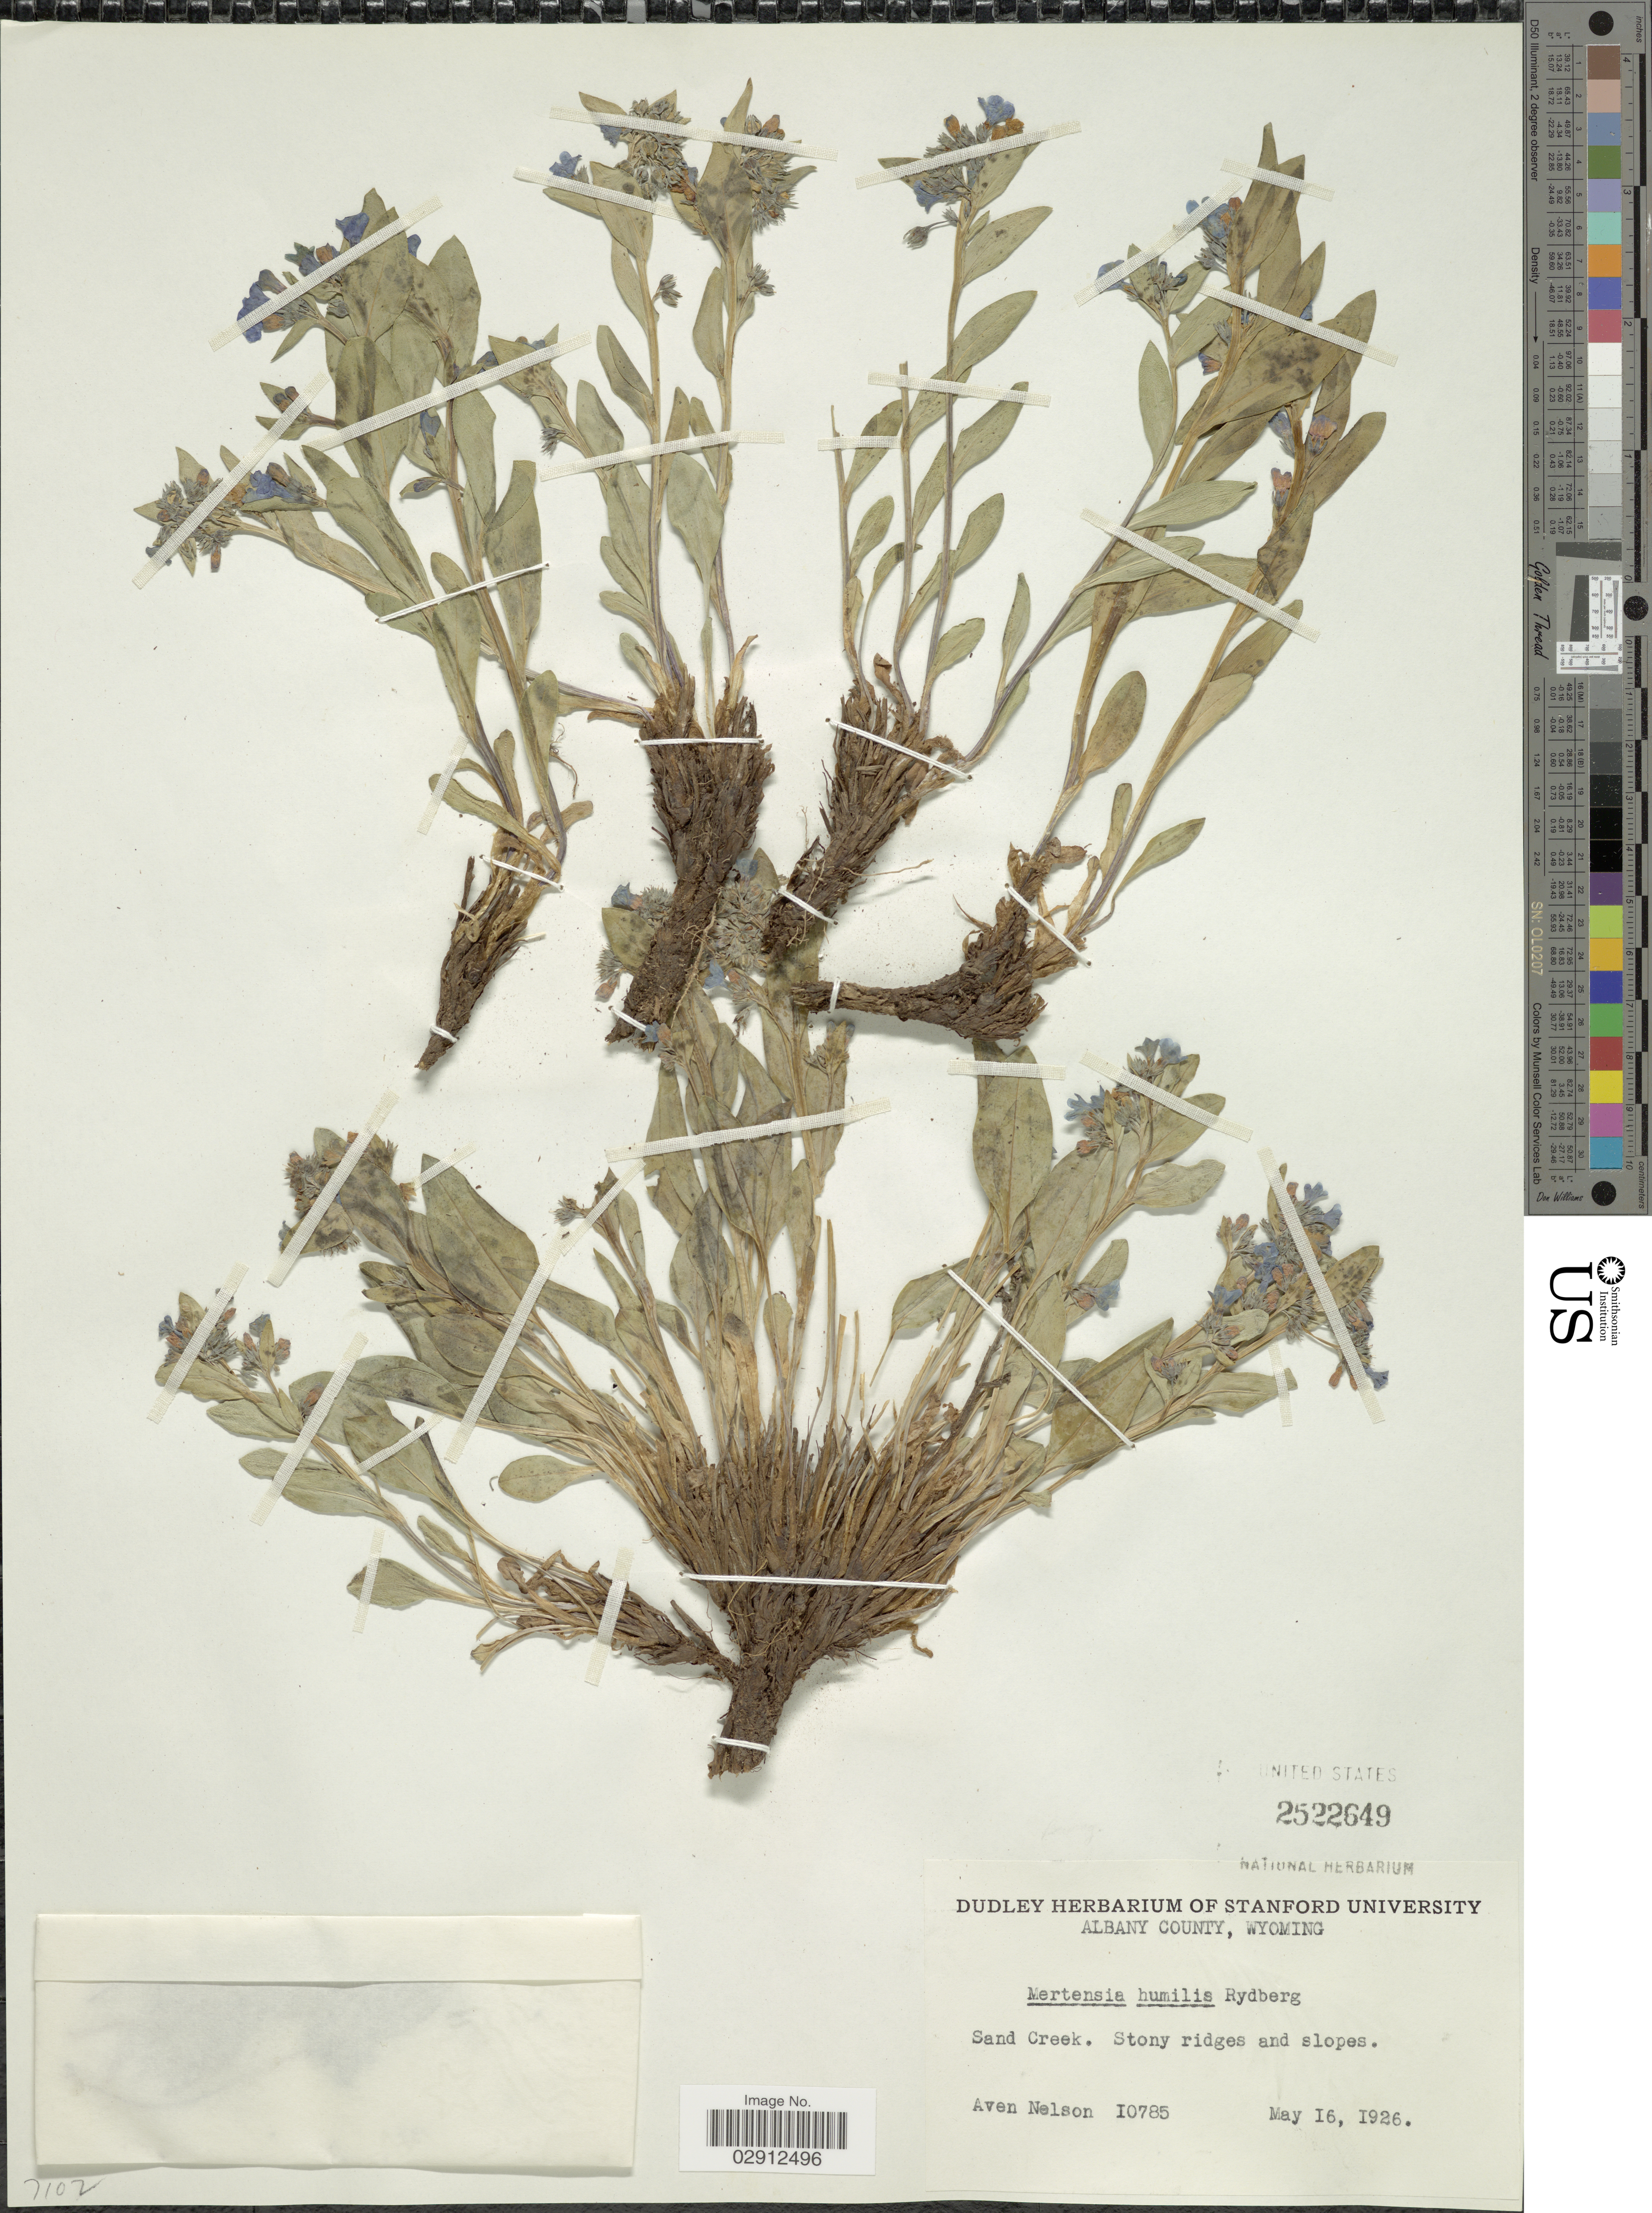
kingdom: Plantae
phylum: Tracheophyta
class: Magnoliopsida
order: Boraginales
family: Boraginaceae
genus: Mertensia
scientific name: Mertensia humilis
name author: Rydb.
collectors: A. Nelson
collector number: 10785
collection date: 1926-05-16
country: United States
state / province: Wyoming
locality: Albany County, Sand Creek, Stony ridges and slopes.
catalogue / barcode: US 2522649